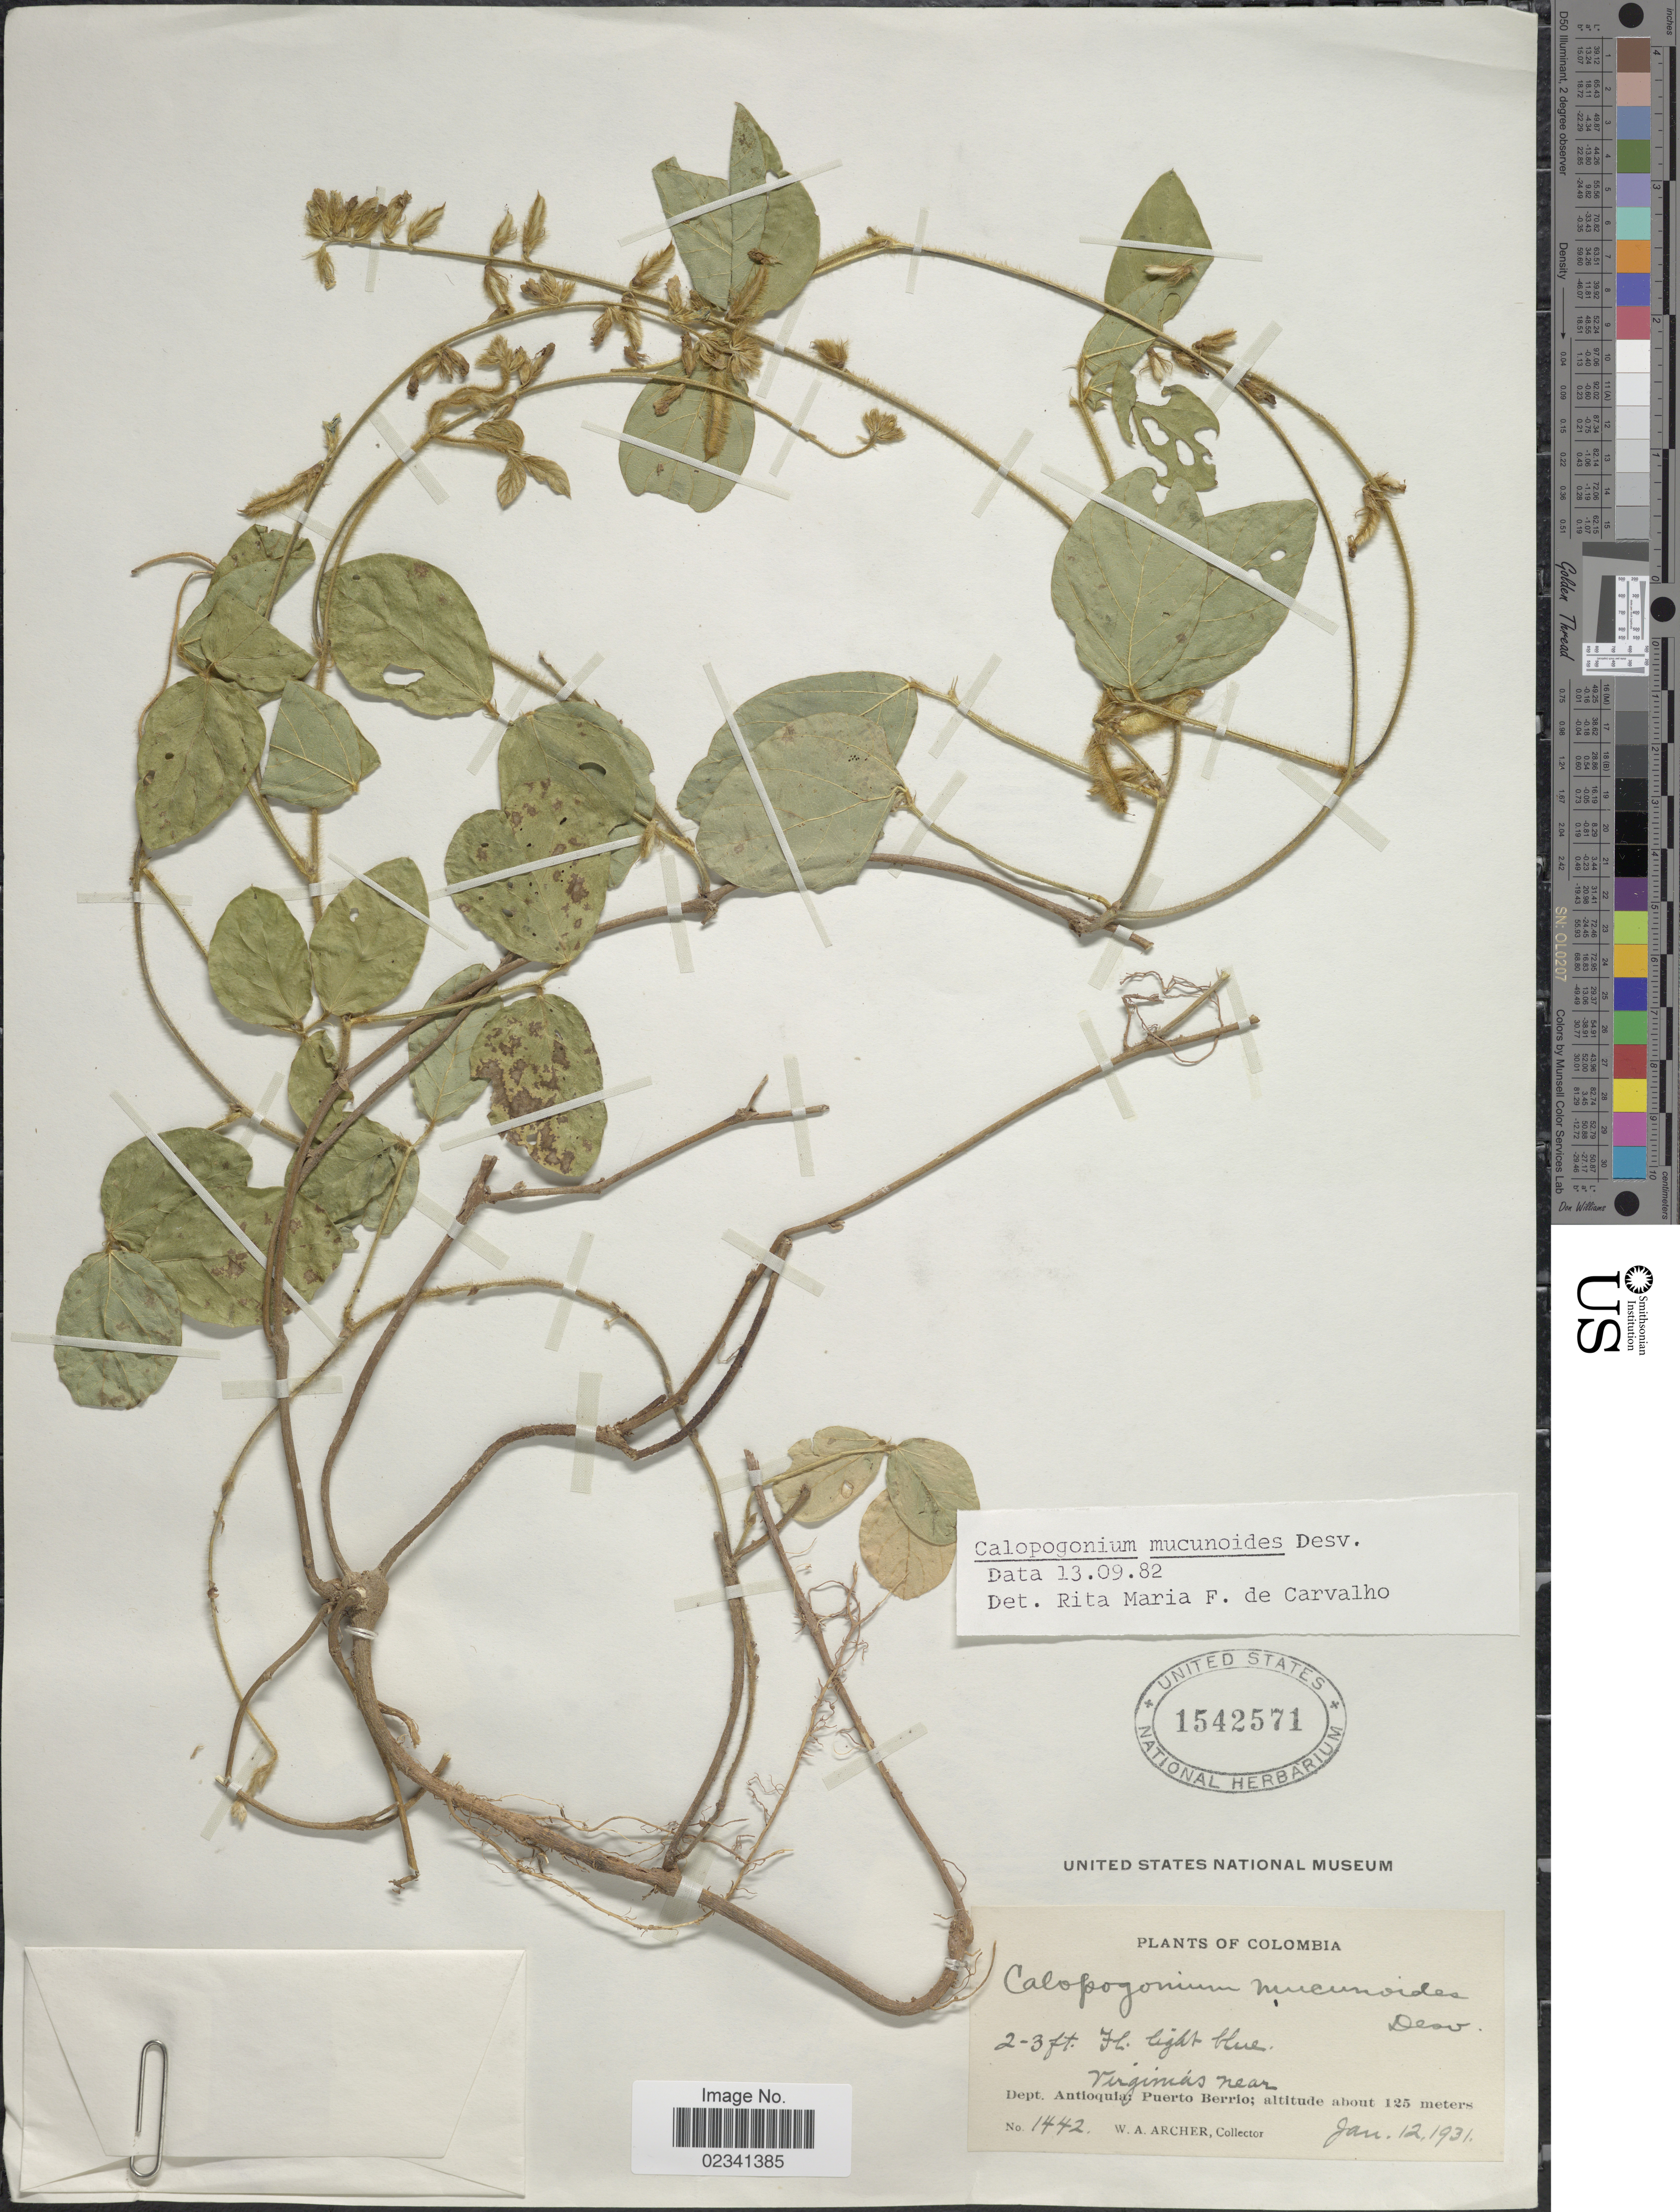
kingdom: Plantae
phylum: Tracheophyta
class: Magnoliopsida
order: Fabales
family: Fabaceae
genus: Calopogonium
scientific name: Calopogonium mucunoides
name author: Desv.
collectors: W. A. Archer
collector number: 1442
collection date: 1931-01-12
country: Colombia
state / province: Antioquia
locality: Virginias near Puerto Berrio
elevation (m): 125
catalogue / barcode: US 1542571